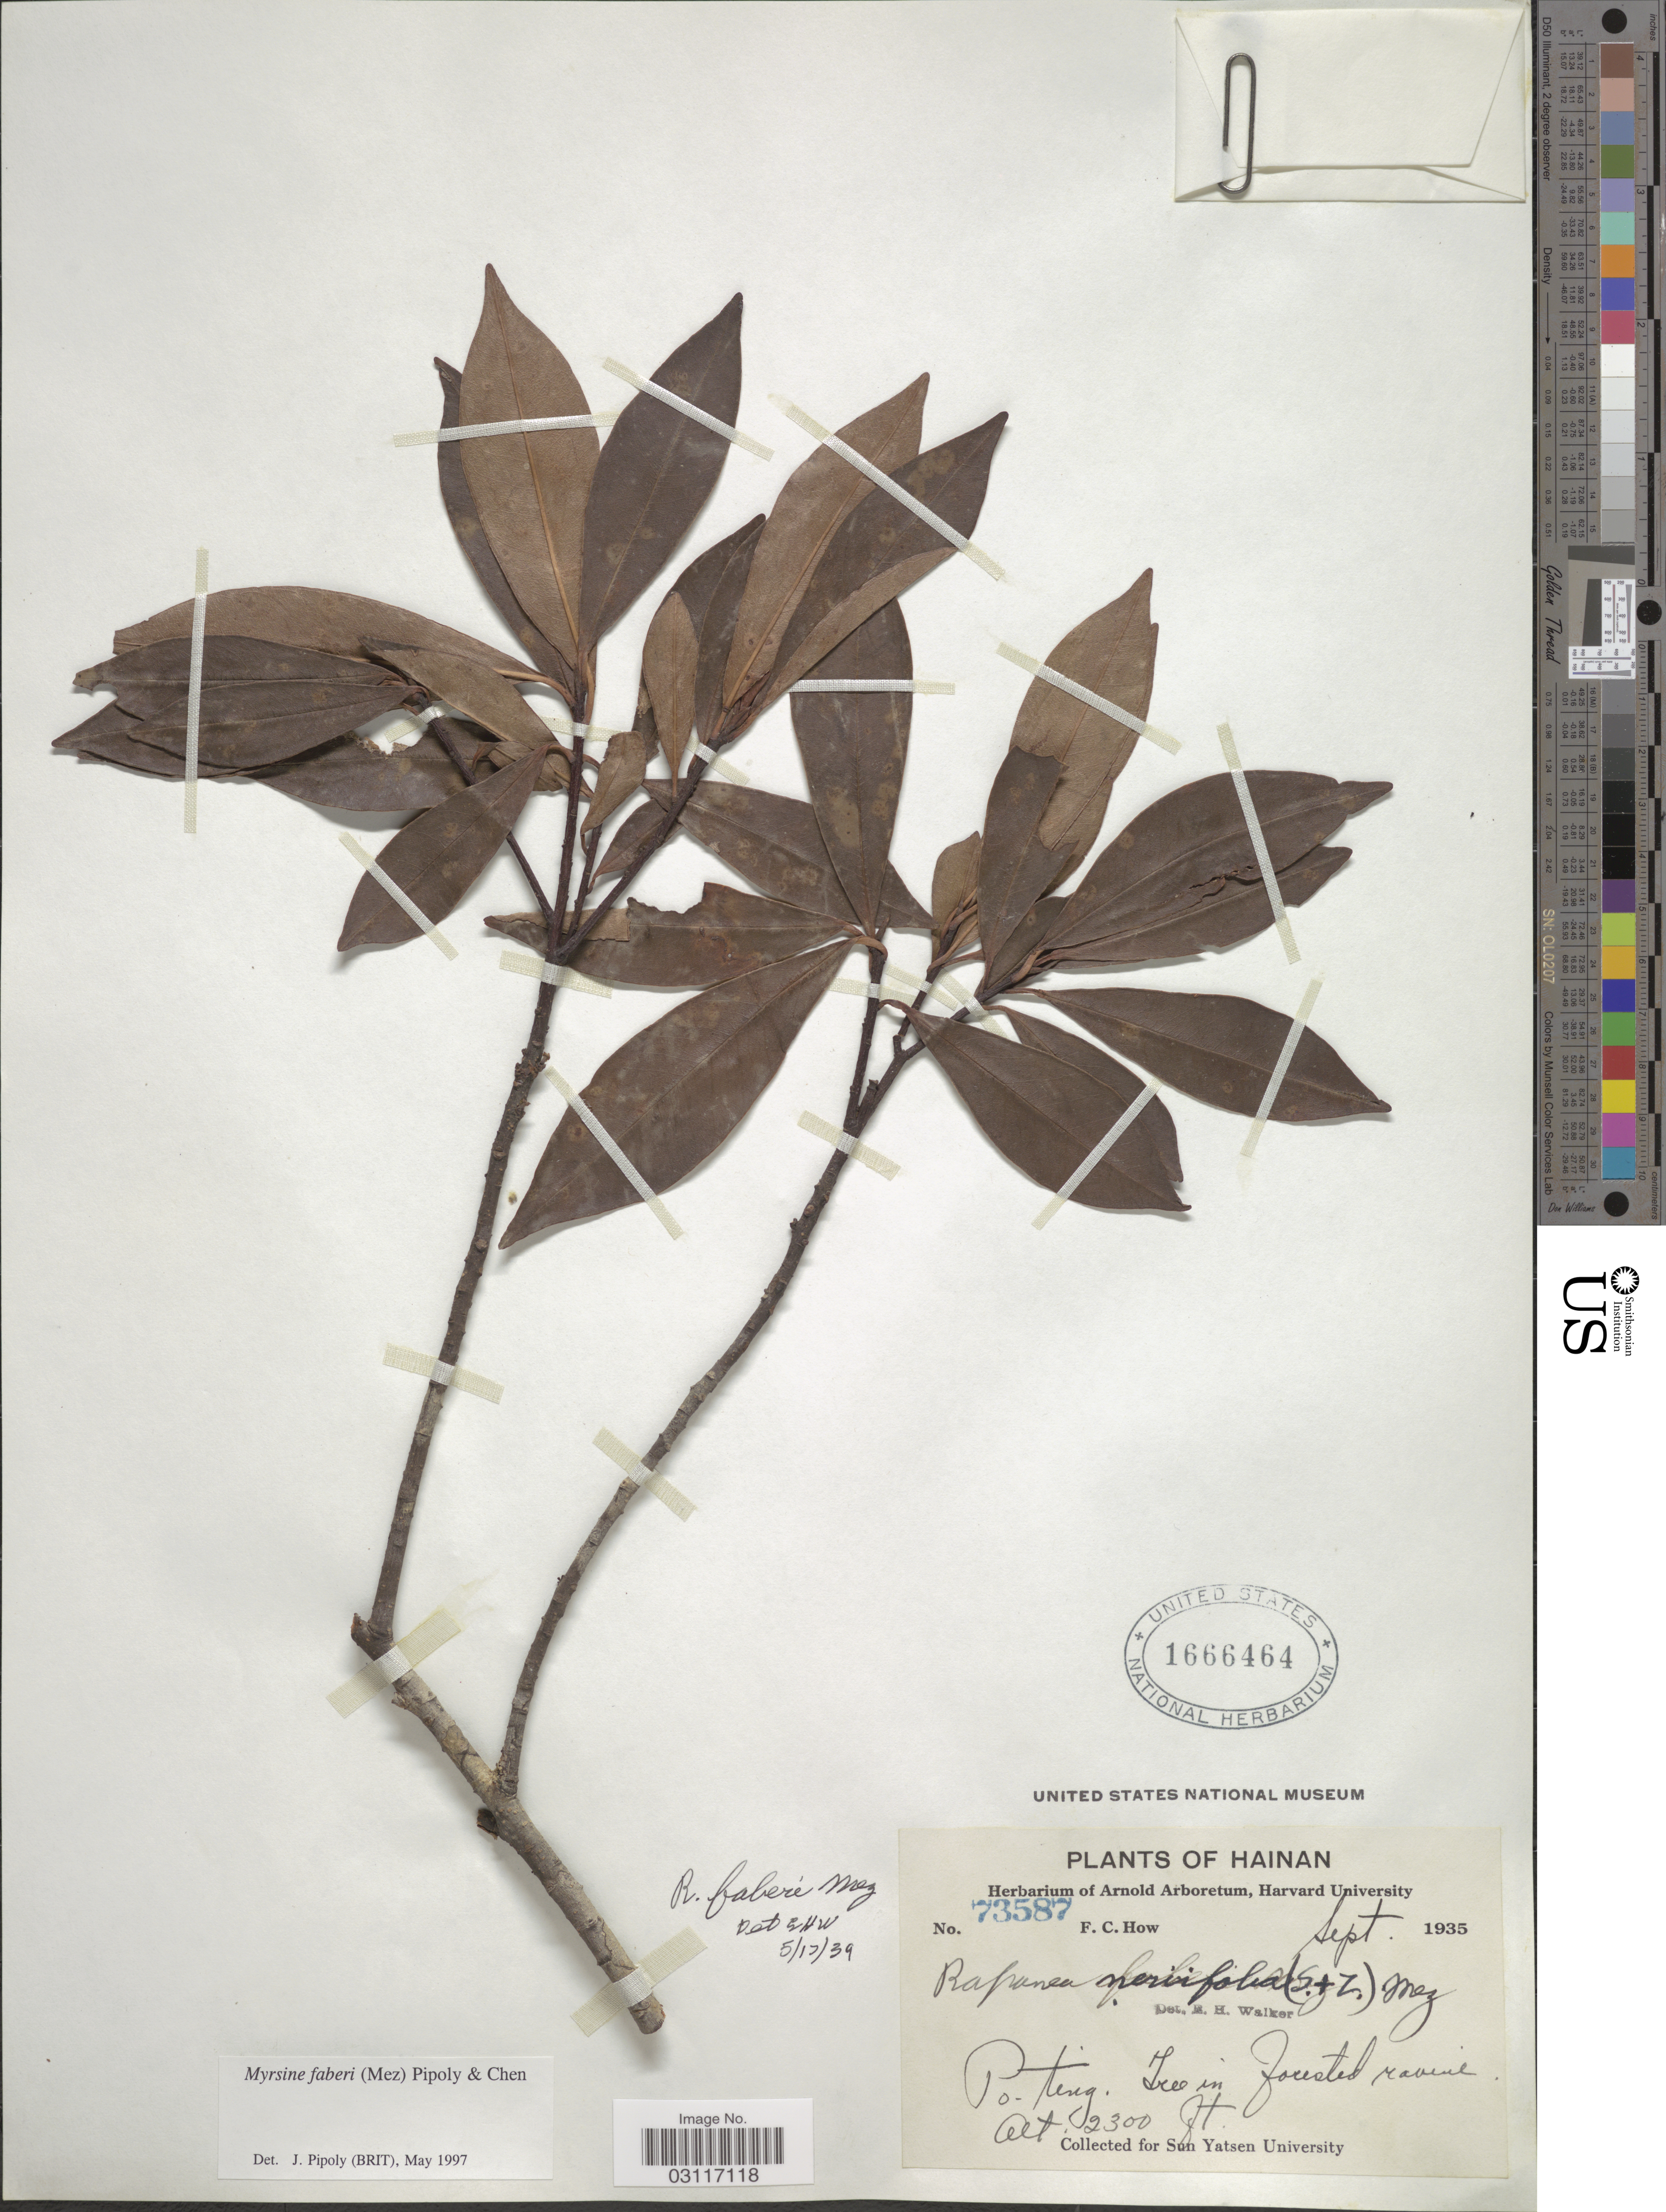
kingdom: Plantae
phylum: Tracheophyta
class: Magnoliopsida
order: Ericales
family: Primulaceae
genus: Myrsine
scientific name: Myrsine faberi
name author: (Mez) Pipoly & C. Chen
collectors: F. C. How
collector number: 73587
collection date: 1935-09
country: China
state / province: Hainan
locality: Po-ting.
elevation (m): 701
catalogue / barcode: US 1666464